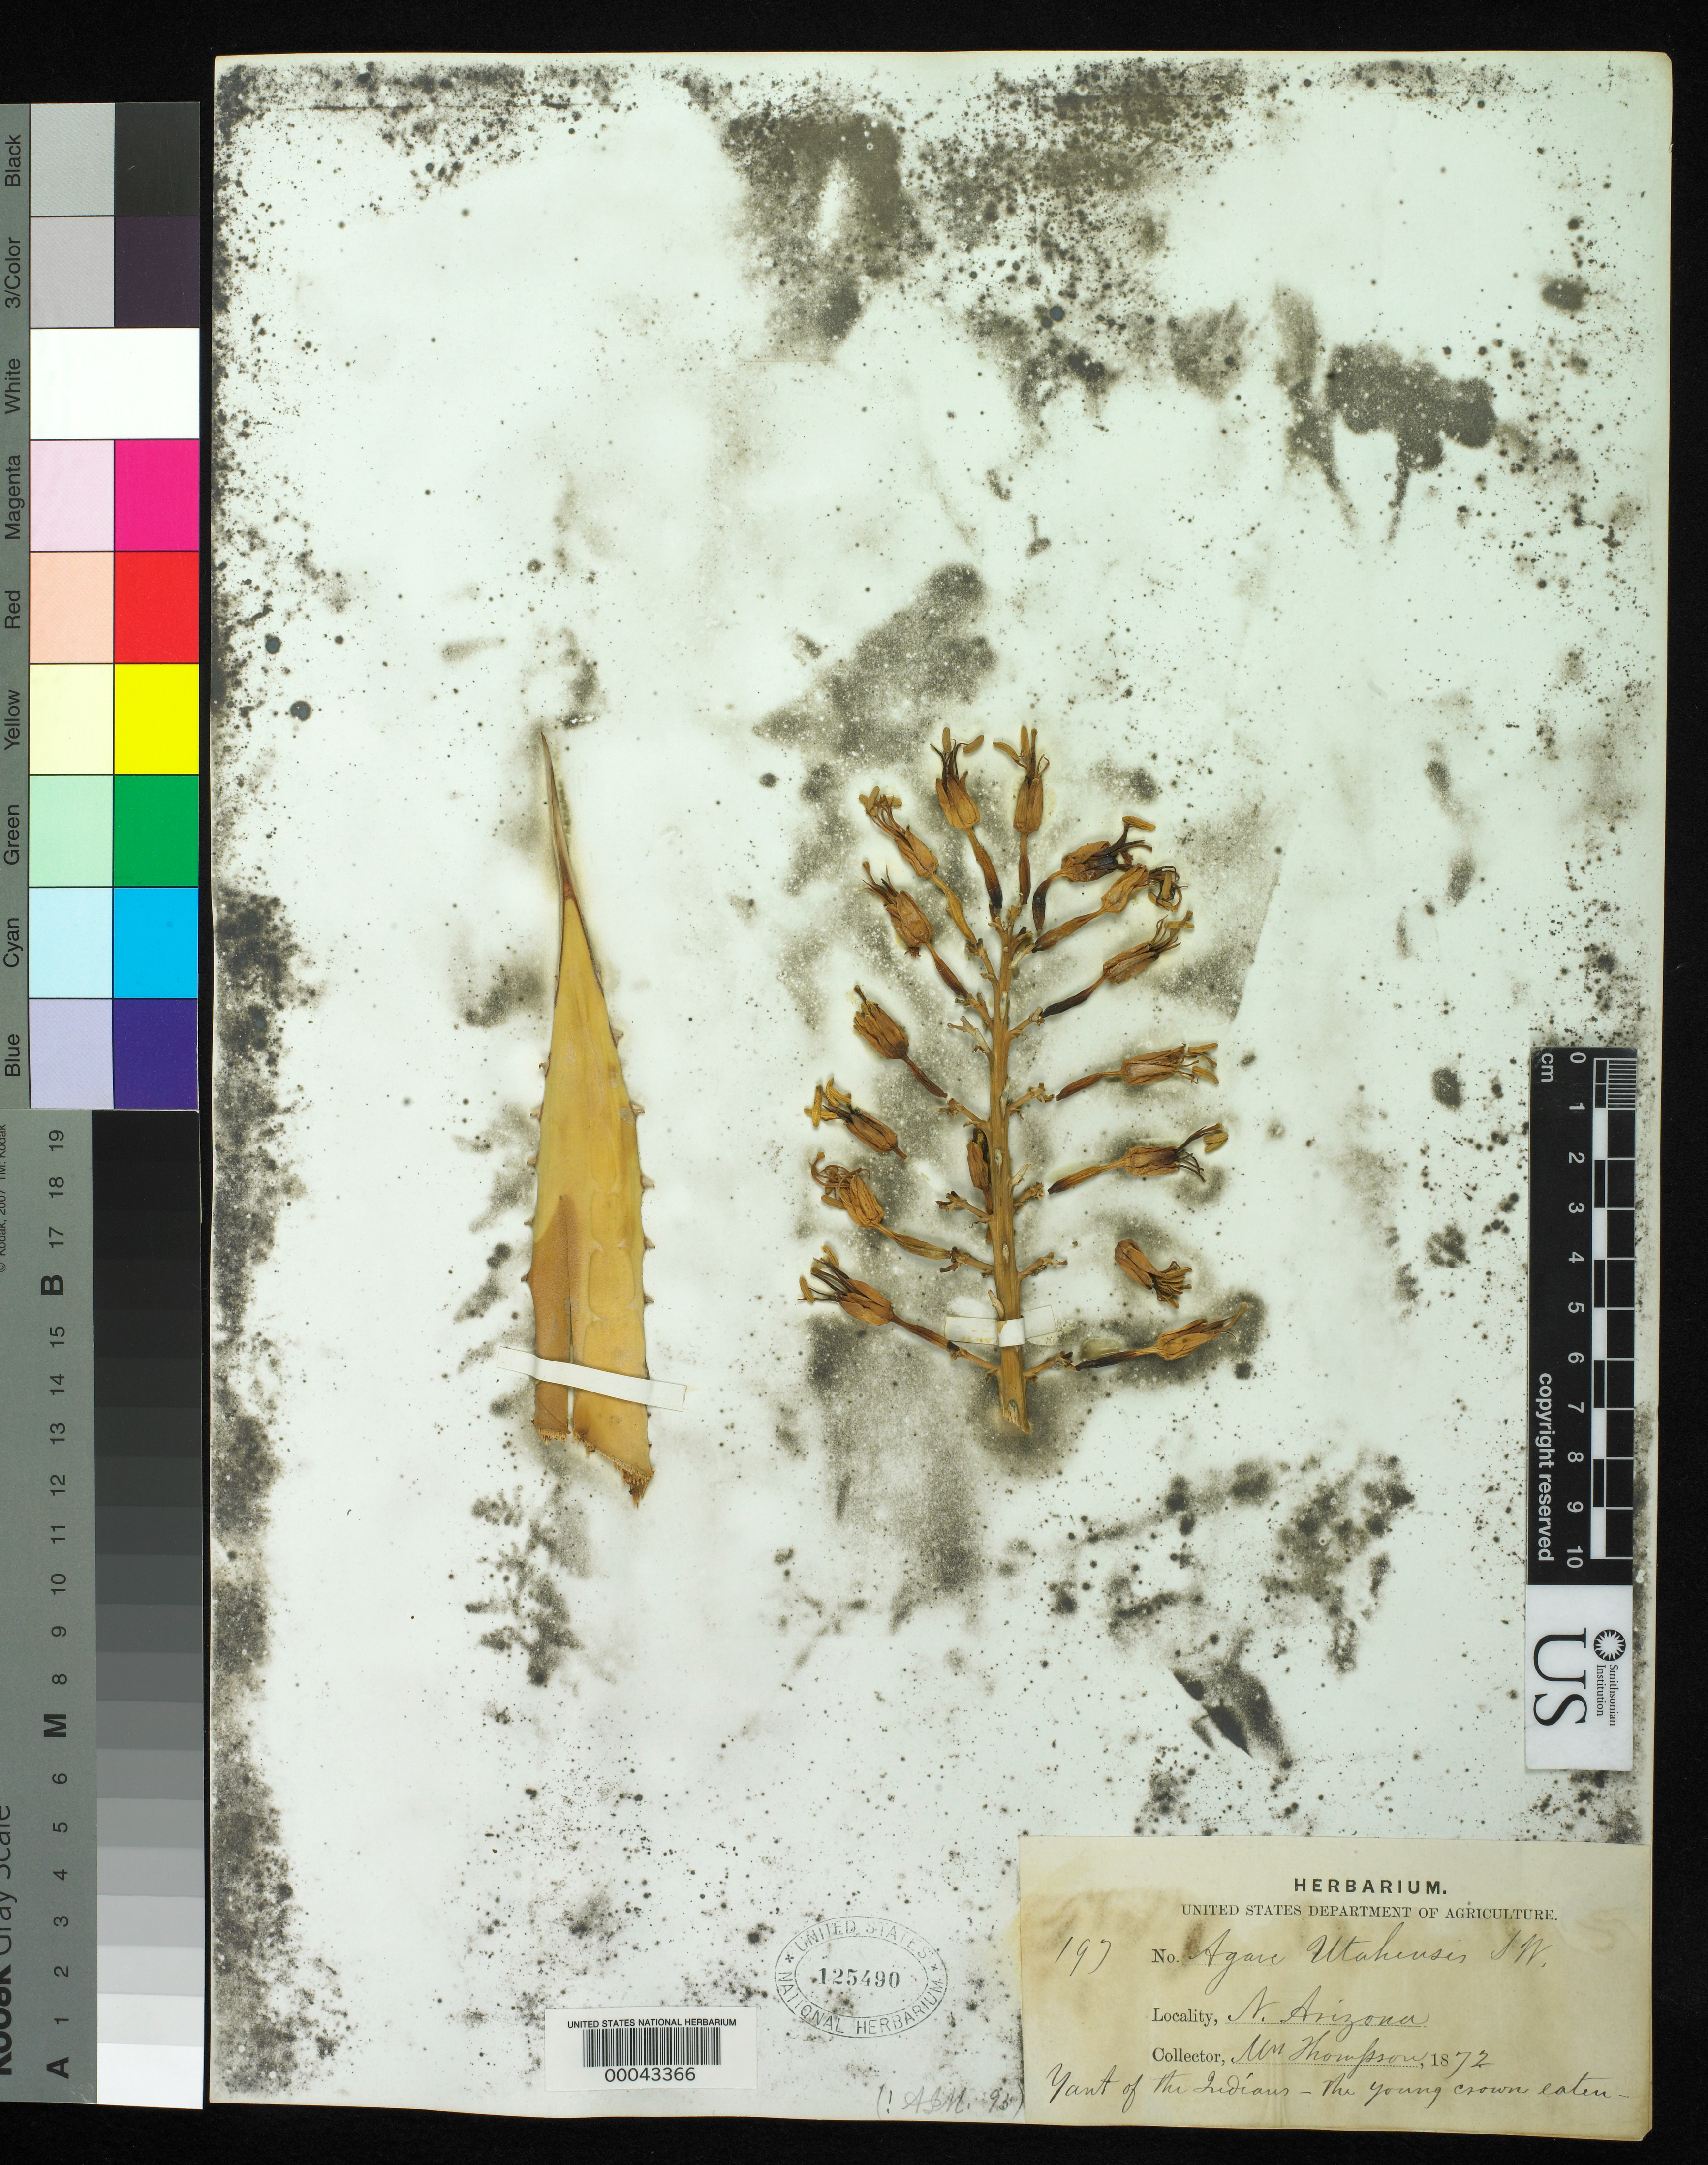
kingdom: Plantae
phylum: Tracheophyta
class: Liliopsida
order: Asparagales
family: Asparagaceae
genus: Agave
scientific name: Agave utahensis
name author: Engelm.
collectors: W. Thompson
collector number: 197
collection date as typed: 1872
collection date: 1872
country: United States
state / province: Arizona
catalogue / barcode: US 125490